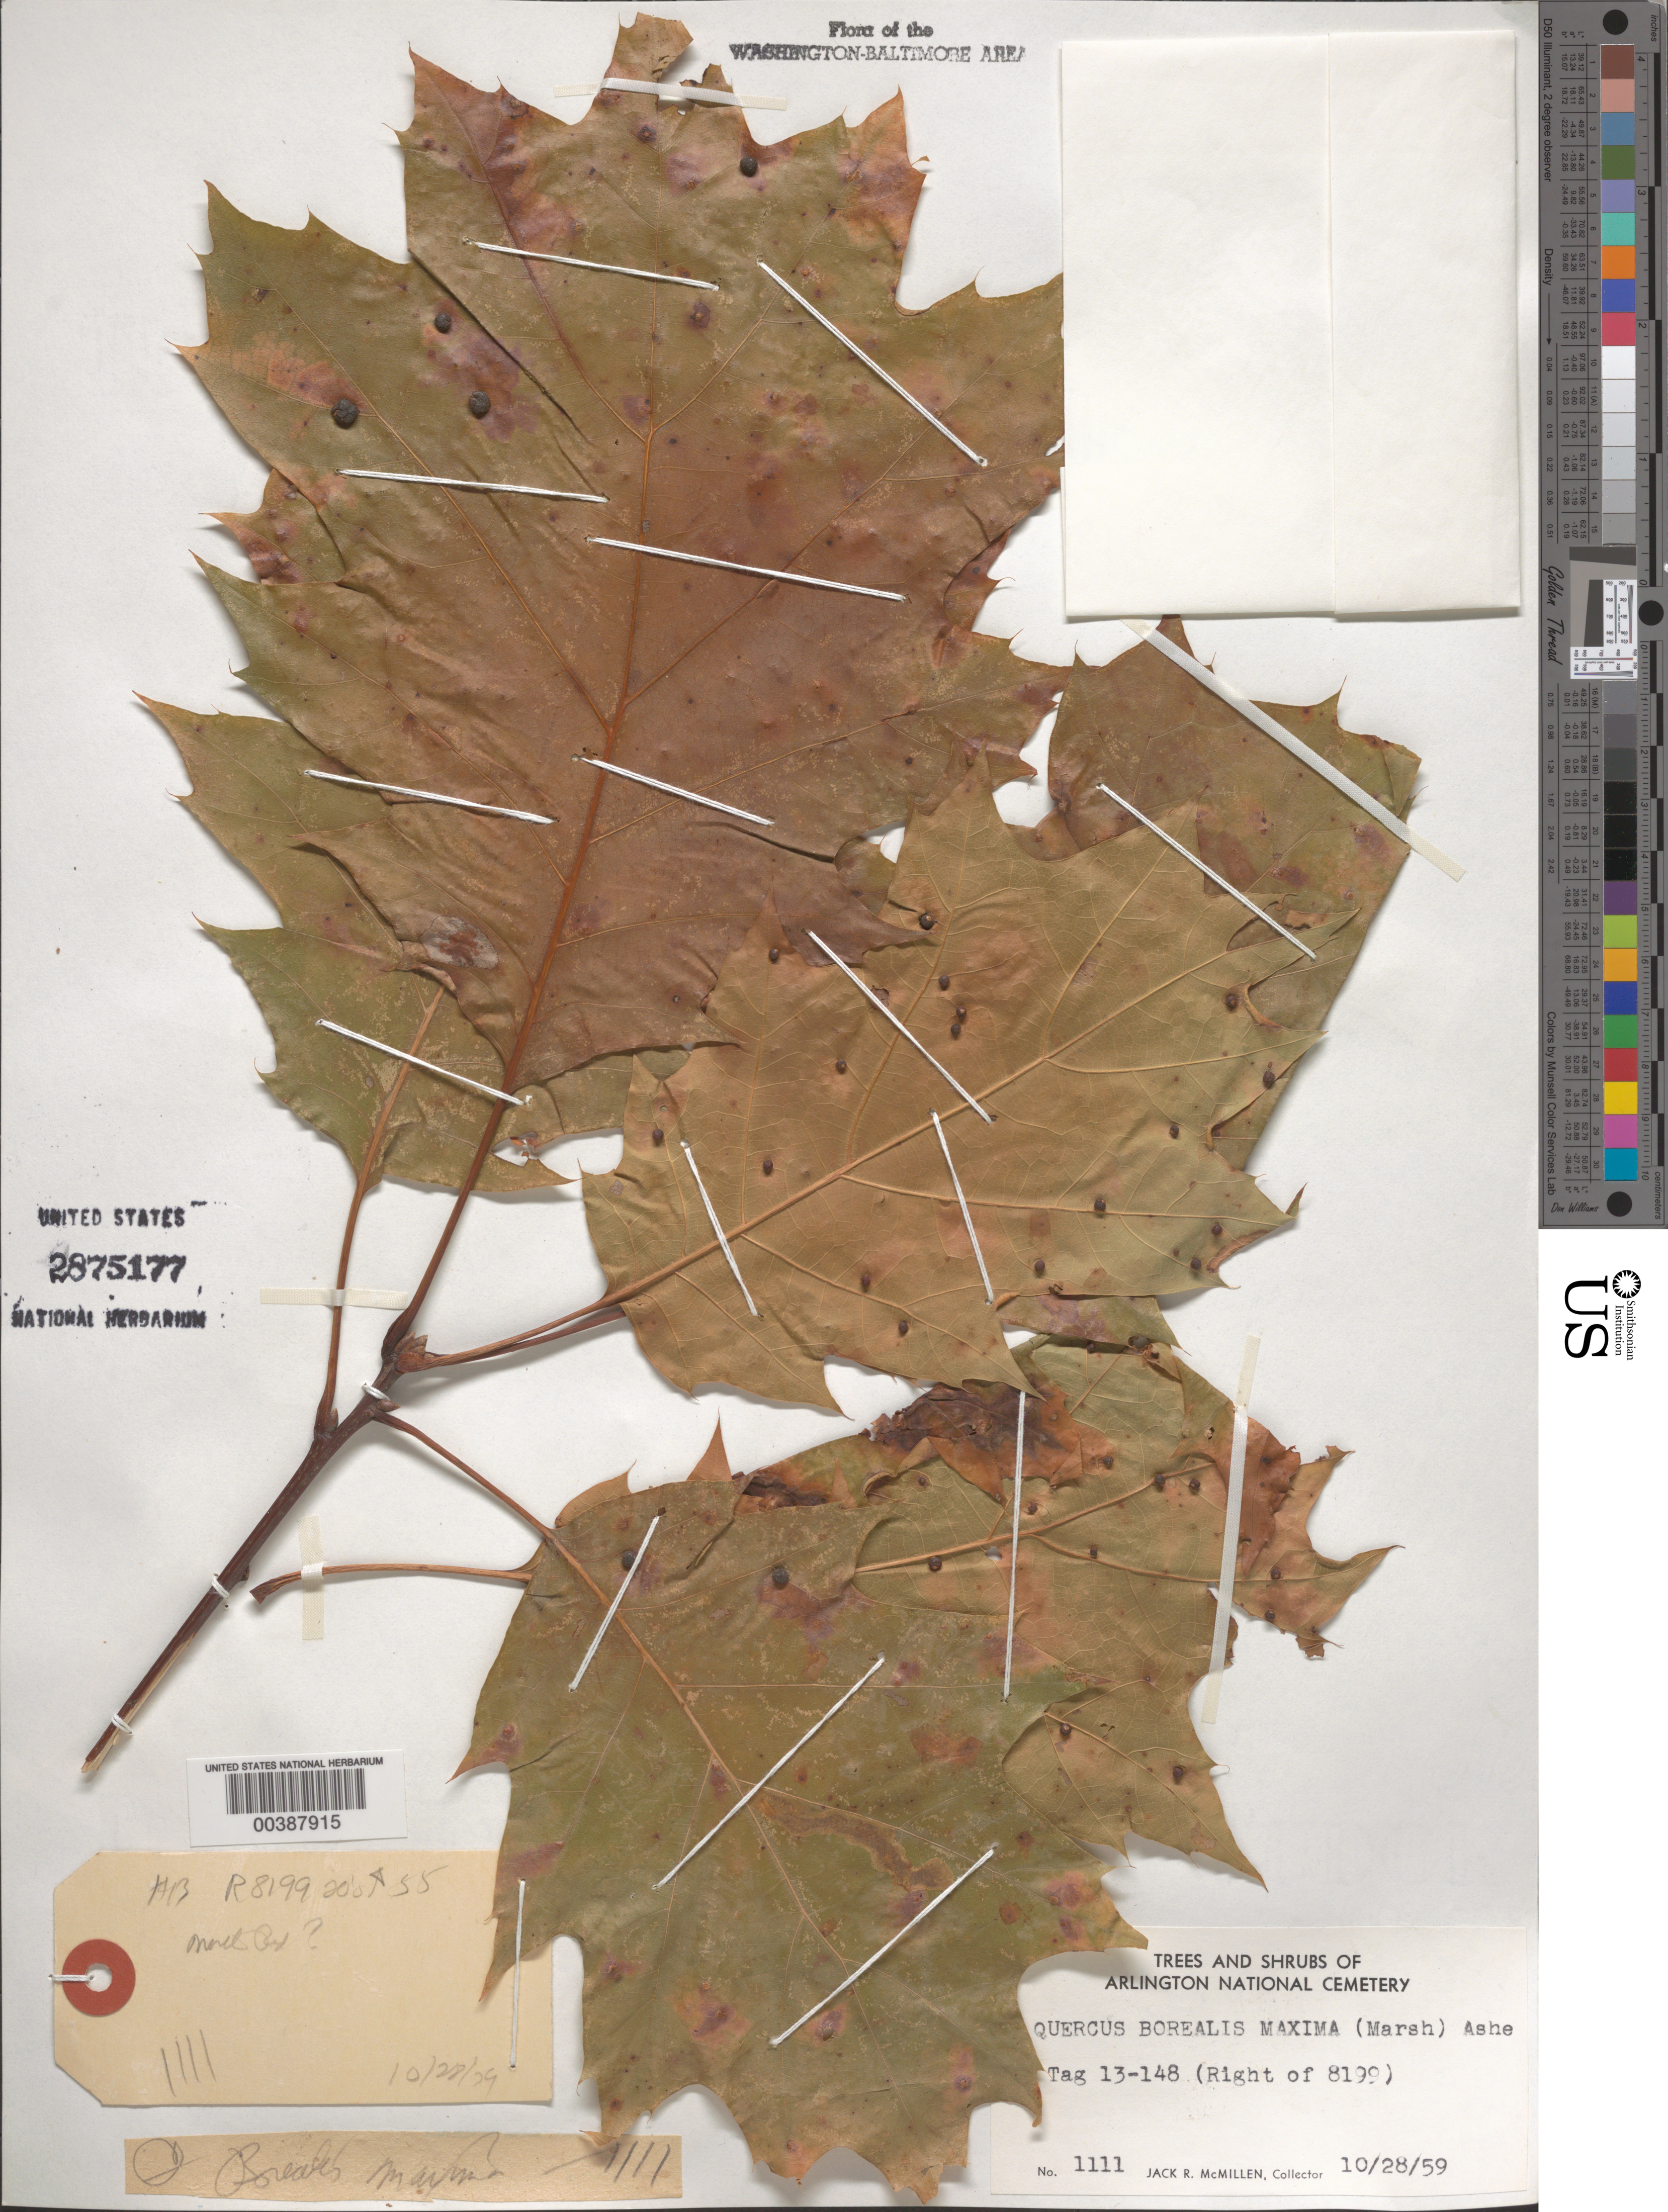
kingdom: Plantae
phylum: Tracheophyta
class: Magnoliopsida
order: Fagales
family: Fagaceae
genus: Quercus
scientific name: Quercus rubra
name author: L.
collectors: J. McMillen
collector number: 1111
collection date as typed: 28 Oct 1959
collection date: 1959-10-28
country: United States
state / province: Virginia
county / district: Arlington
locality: Arlington National Cemetery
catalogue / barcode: US 2875177